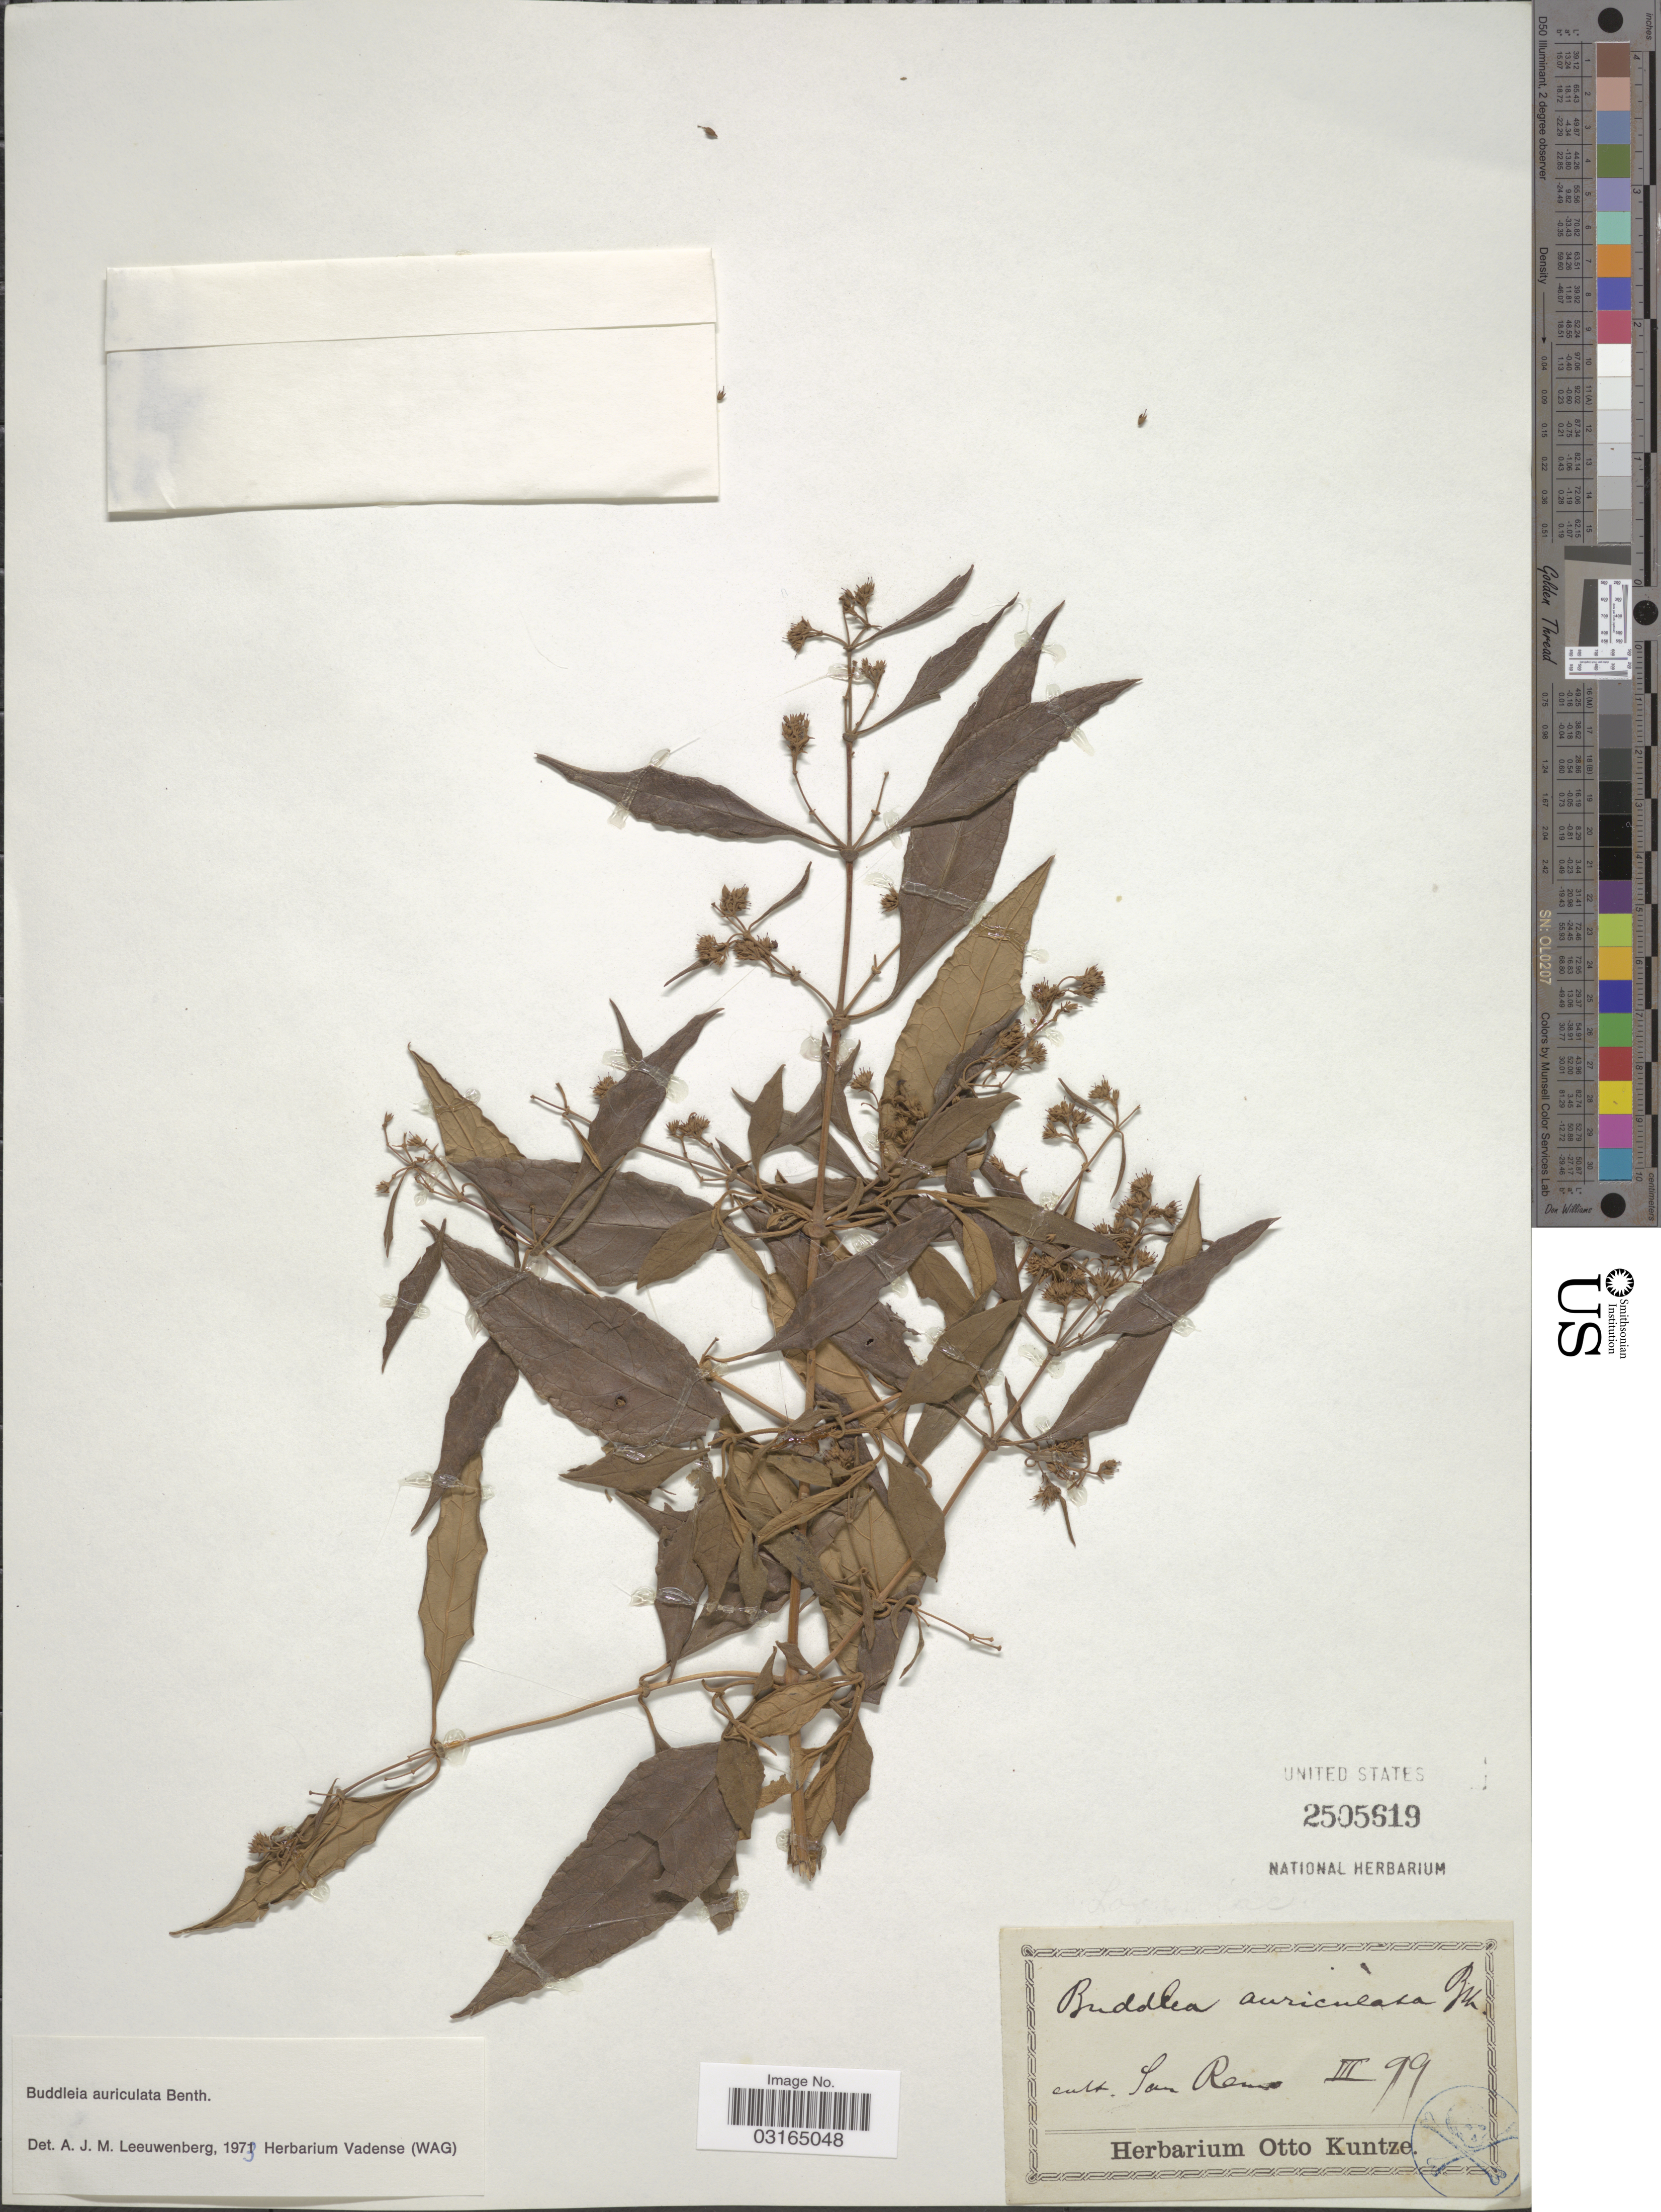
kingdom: Plantae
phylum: Tracheophyta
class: Magnoliopsida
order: Lamiales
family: Scrophulariaceae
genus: Buddleja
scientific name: Buddleja auriculata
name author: Benth.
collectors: C.E.O. Kuntze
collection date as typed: Transcribed d/m/y: /3/99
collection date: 1899-03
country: Italy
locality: San Remo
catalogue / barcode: US 2505619